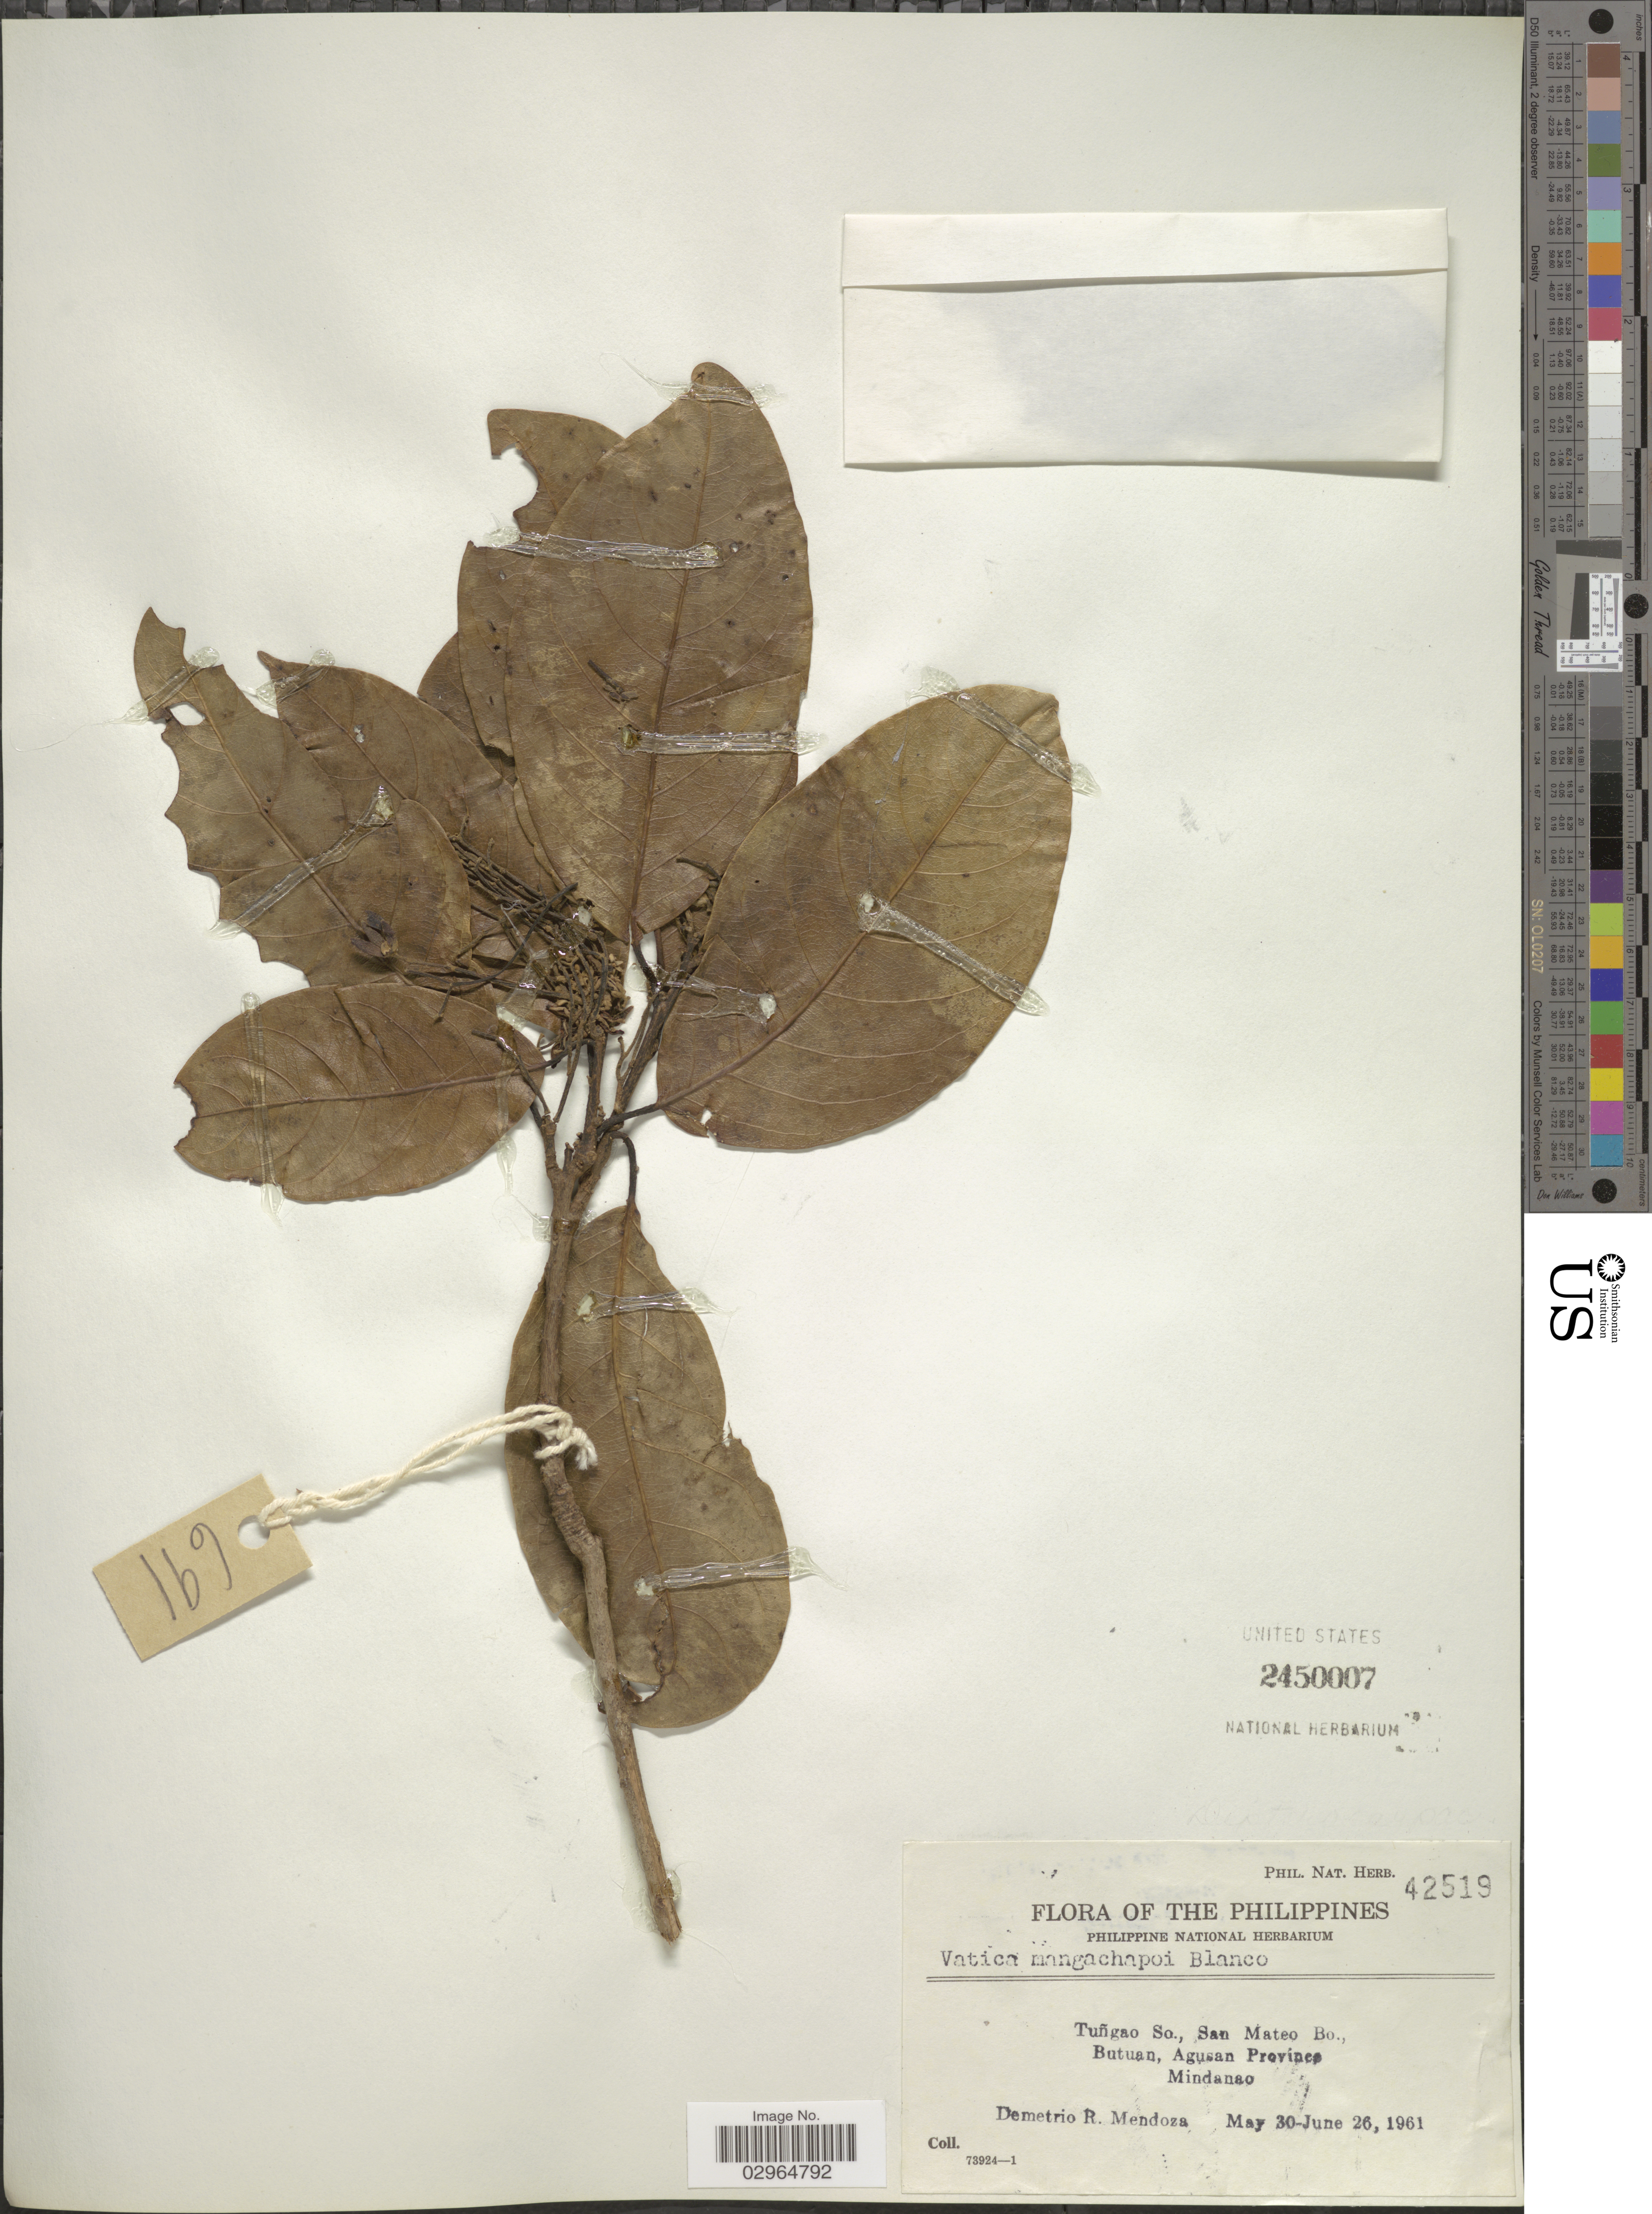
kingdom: Plantae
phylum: Tracheophyta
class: Magnoliopsida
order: Malvales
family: Dipterocarpaceae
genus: Vatica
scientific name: Vatica mangachapoi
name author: Blanco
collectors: D. Mendoza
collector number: Phil. Nat. Herb. 42519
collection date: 1961-05-30/1961-06-26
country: Philippines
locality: Tuñgao So., San Mateo Bo., Butuan, Agusan Province, Mindanao.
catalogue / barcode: US 2450007